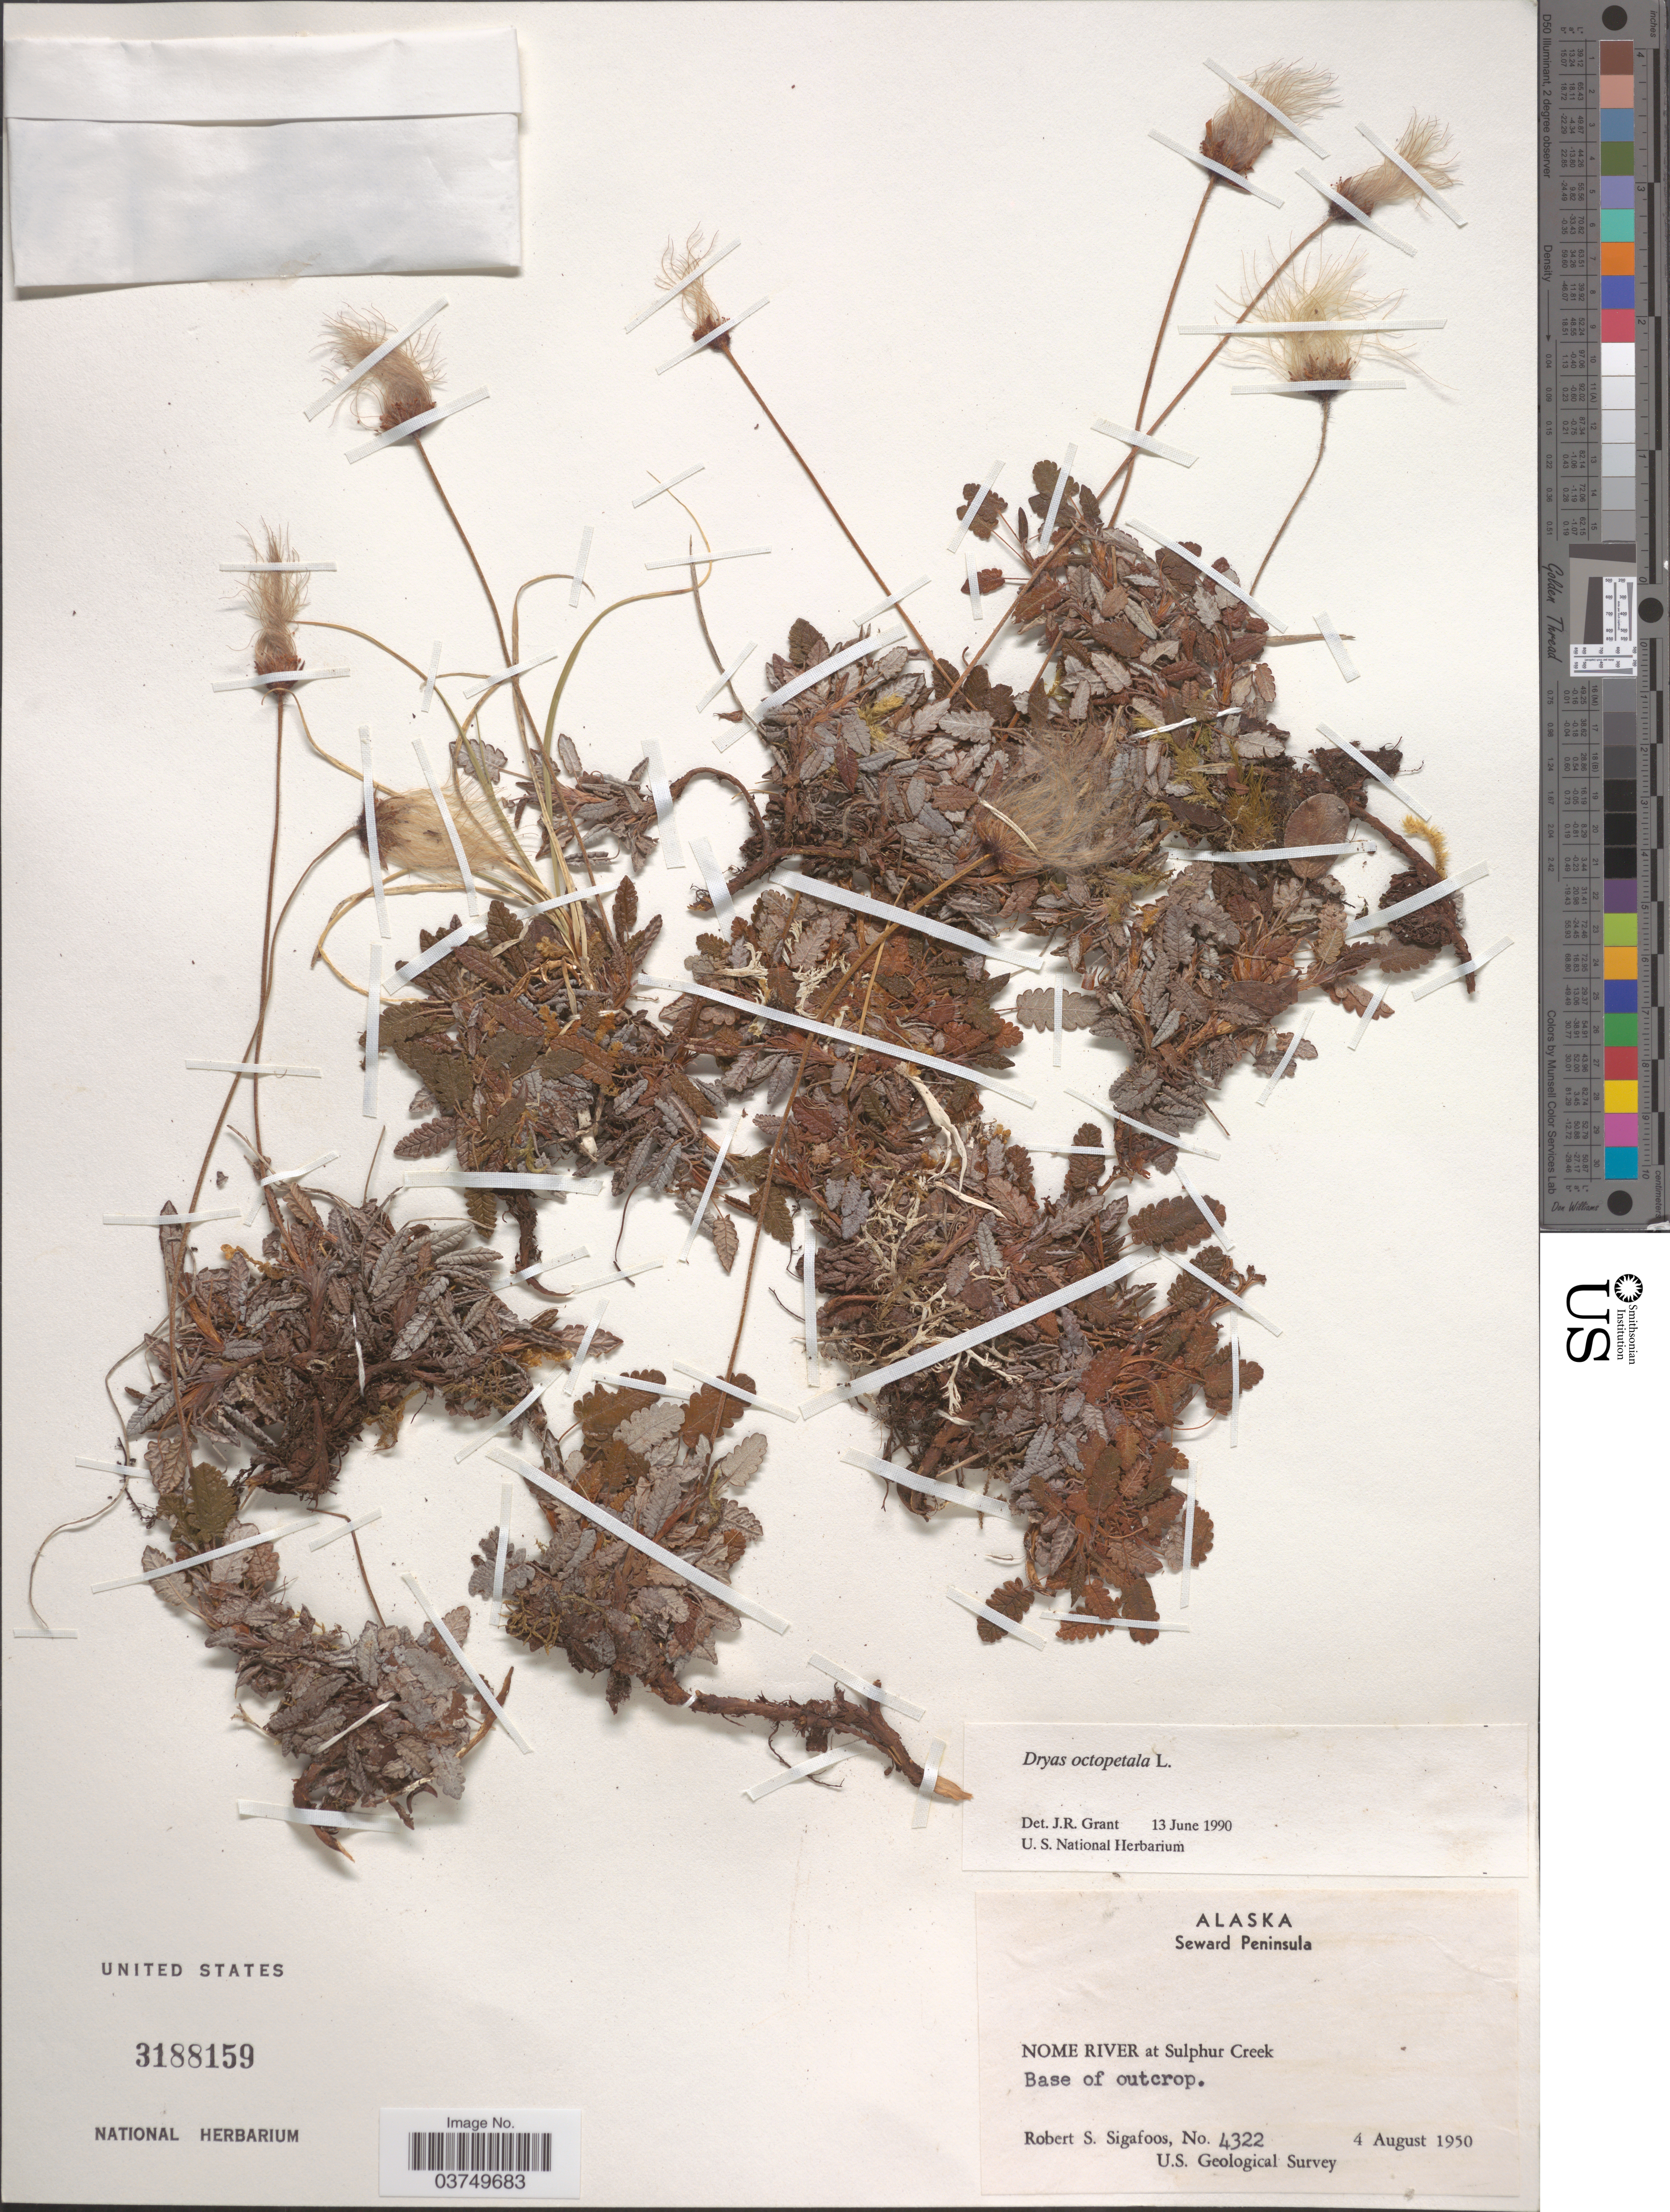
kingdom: Plantae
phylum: Tracheophyta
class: Magnoliopsida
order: Rosales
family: Rosaceae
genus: Dryas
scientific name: Dryas octopetala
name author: L.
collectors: R. Sigafoos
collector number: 4322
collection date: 1950-08-04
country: United States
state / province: Alaska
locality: Seward Peninsula. Nome River at Sulphur Creek. Base of outcrop.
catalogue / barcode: US 3188159